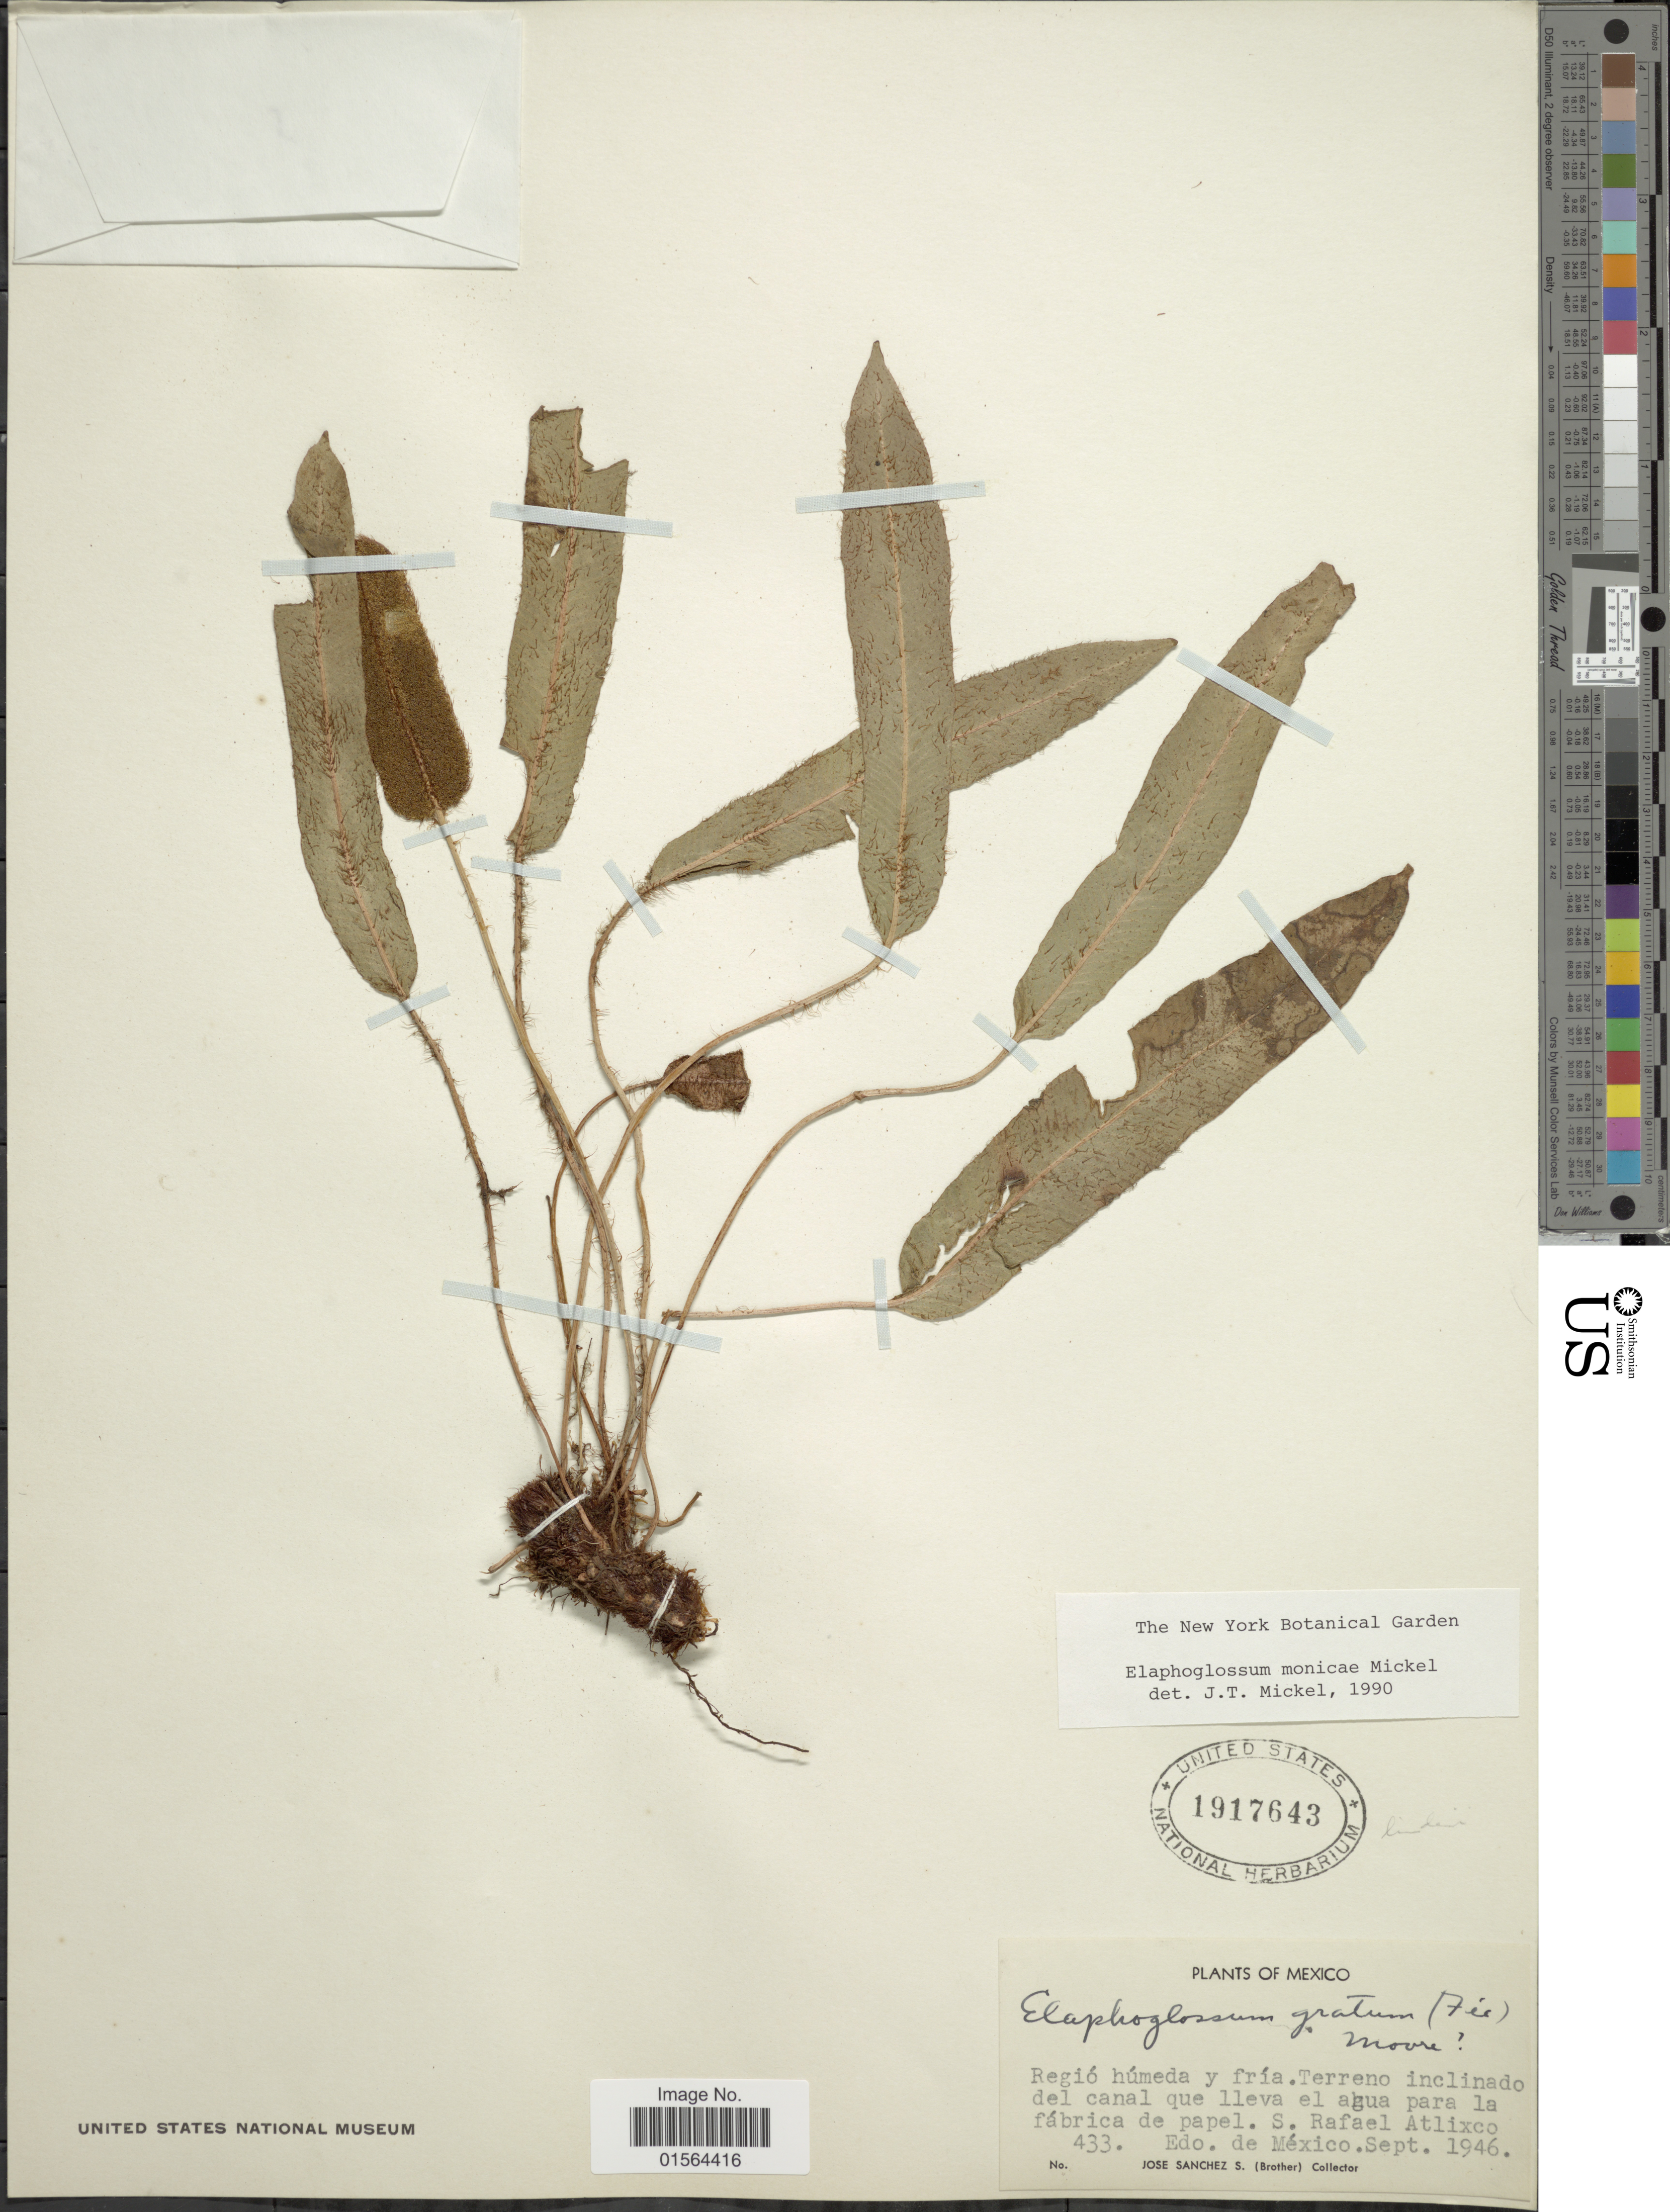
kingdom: Plantae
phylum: Tracheophyta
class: Polypodiopsida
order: Polypodiales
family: Dryopteridaceae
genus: Elaphoglossum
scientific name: Elaphoglossum monicae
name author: Mickel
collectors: J. Sanchez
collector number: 433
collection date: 1946-09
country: Mexico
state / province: México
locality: S. Rafael Atlixco, Edo. de Mexico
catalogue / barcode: US 1917643